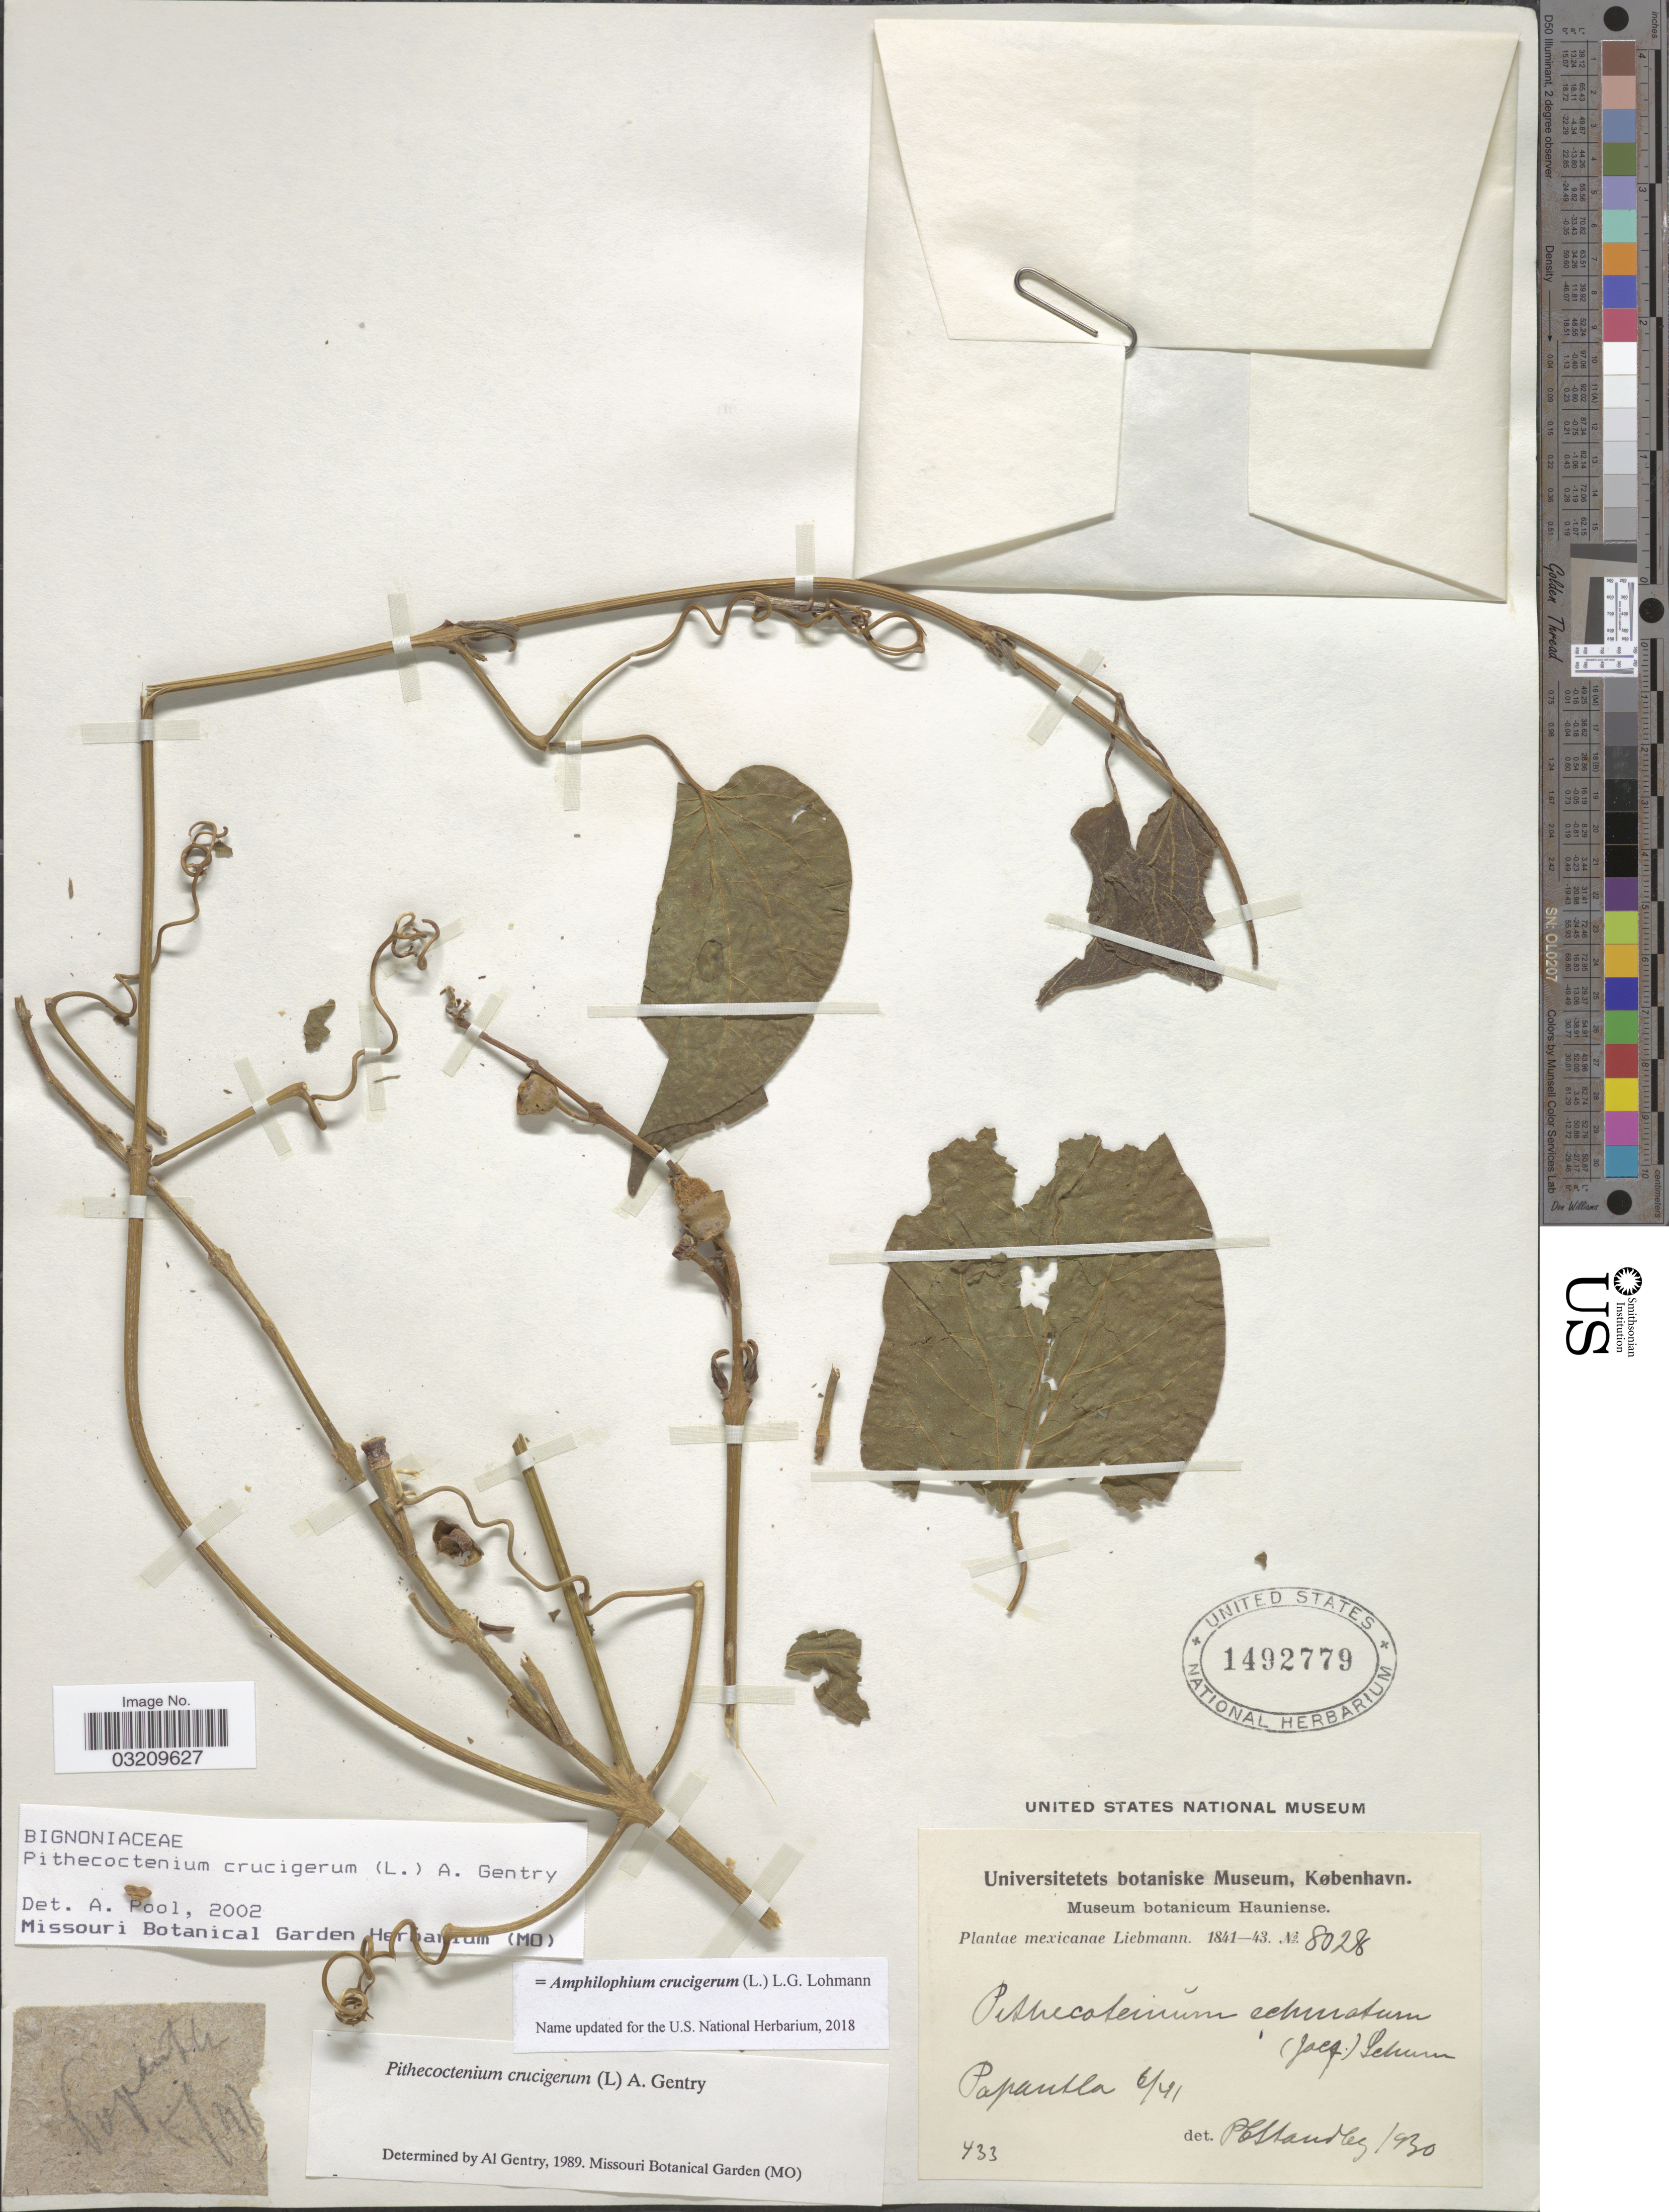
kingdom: Plantae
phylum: Tracheophyta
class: Magnoliopsida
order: Lamiales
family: Bignoniaceae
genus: Amphilophium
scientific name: Amphilophium crucigerum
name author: (L.) L.G. Lohmann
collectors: Liebmann, --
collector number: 8028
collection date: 1841-06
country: Mexico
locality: Papantla.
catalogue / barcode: US 1492779